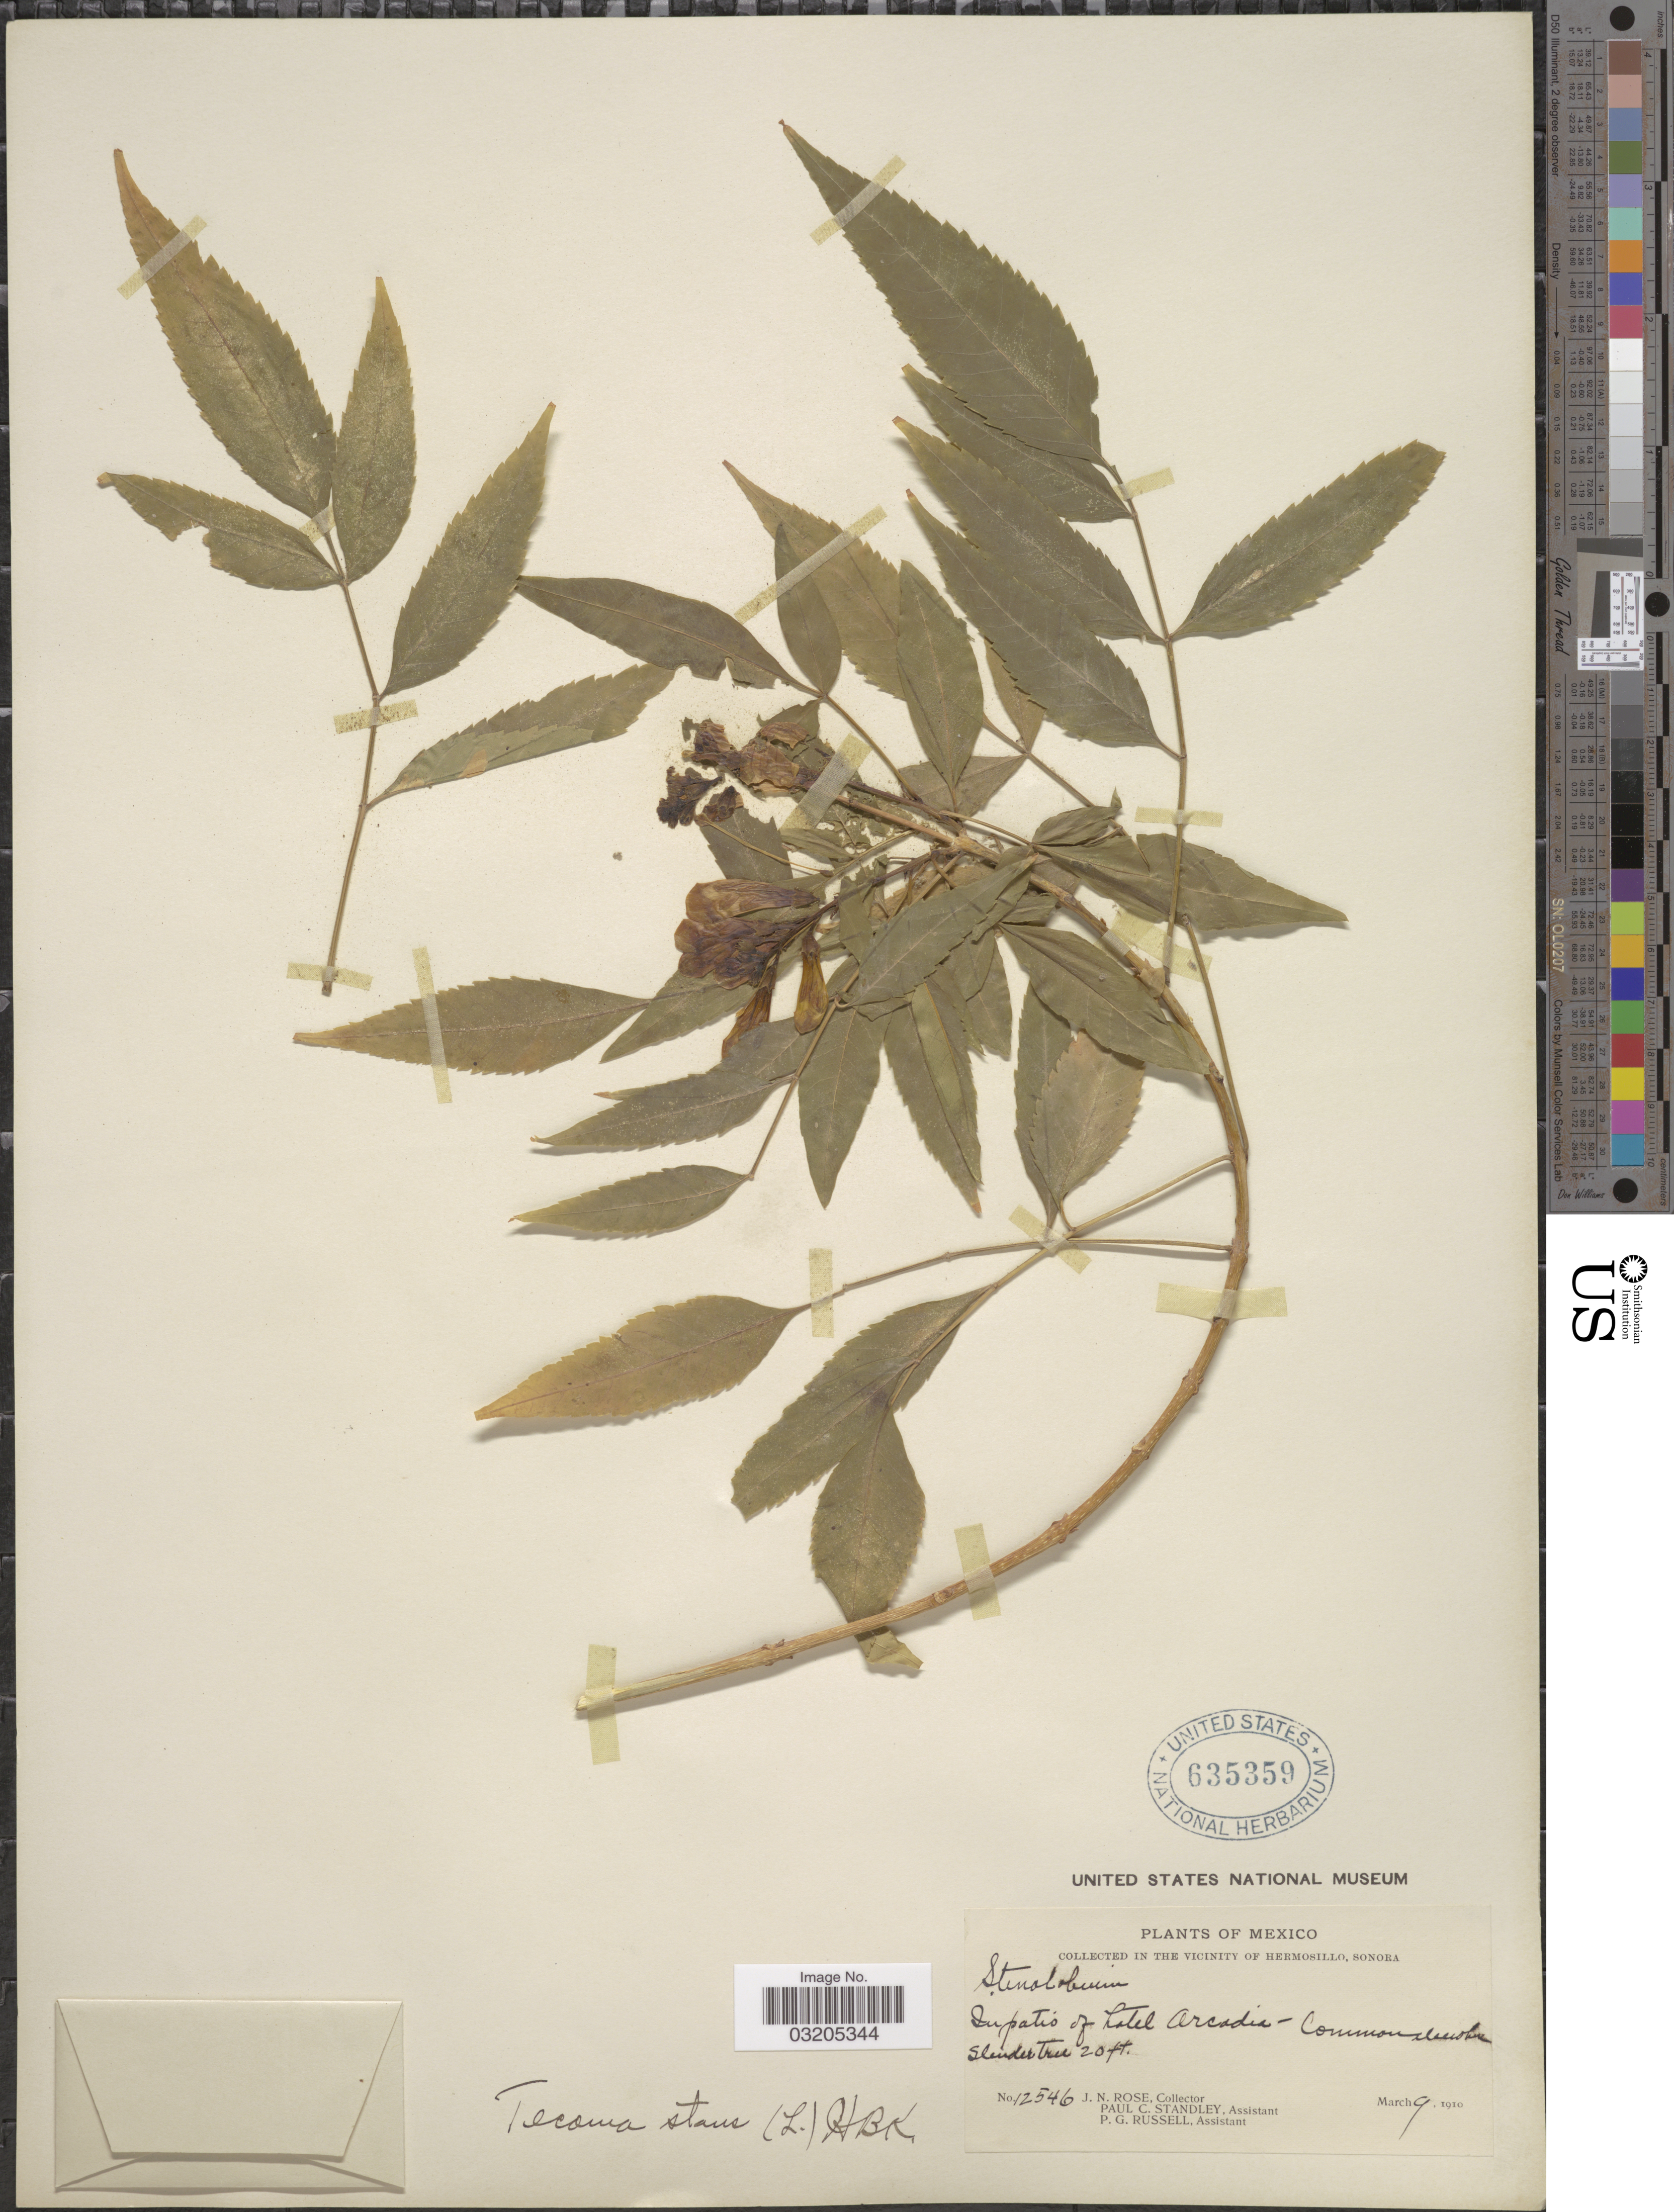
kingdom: Plantae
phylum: Tracheophyta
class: Magnoliopsida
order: Lamiales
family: Bignoniaceae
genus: Tecoma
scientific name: Tecoma stans var. stans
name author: (L.) Juss. ex Kunth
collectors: J. N. Rose, P. C. Standley & P. G. Russell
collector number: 12546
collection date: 1910-03-09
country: Mexico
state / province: Sonora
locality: In the vicinity of Hermosillo. In patio of hotel Arcadia.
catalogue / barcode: US 635359